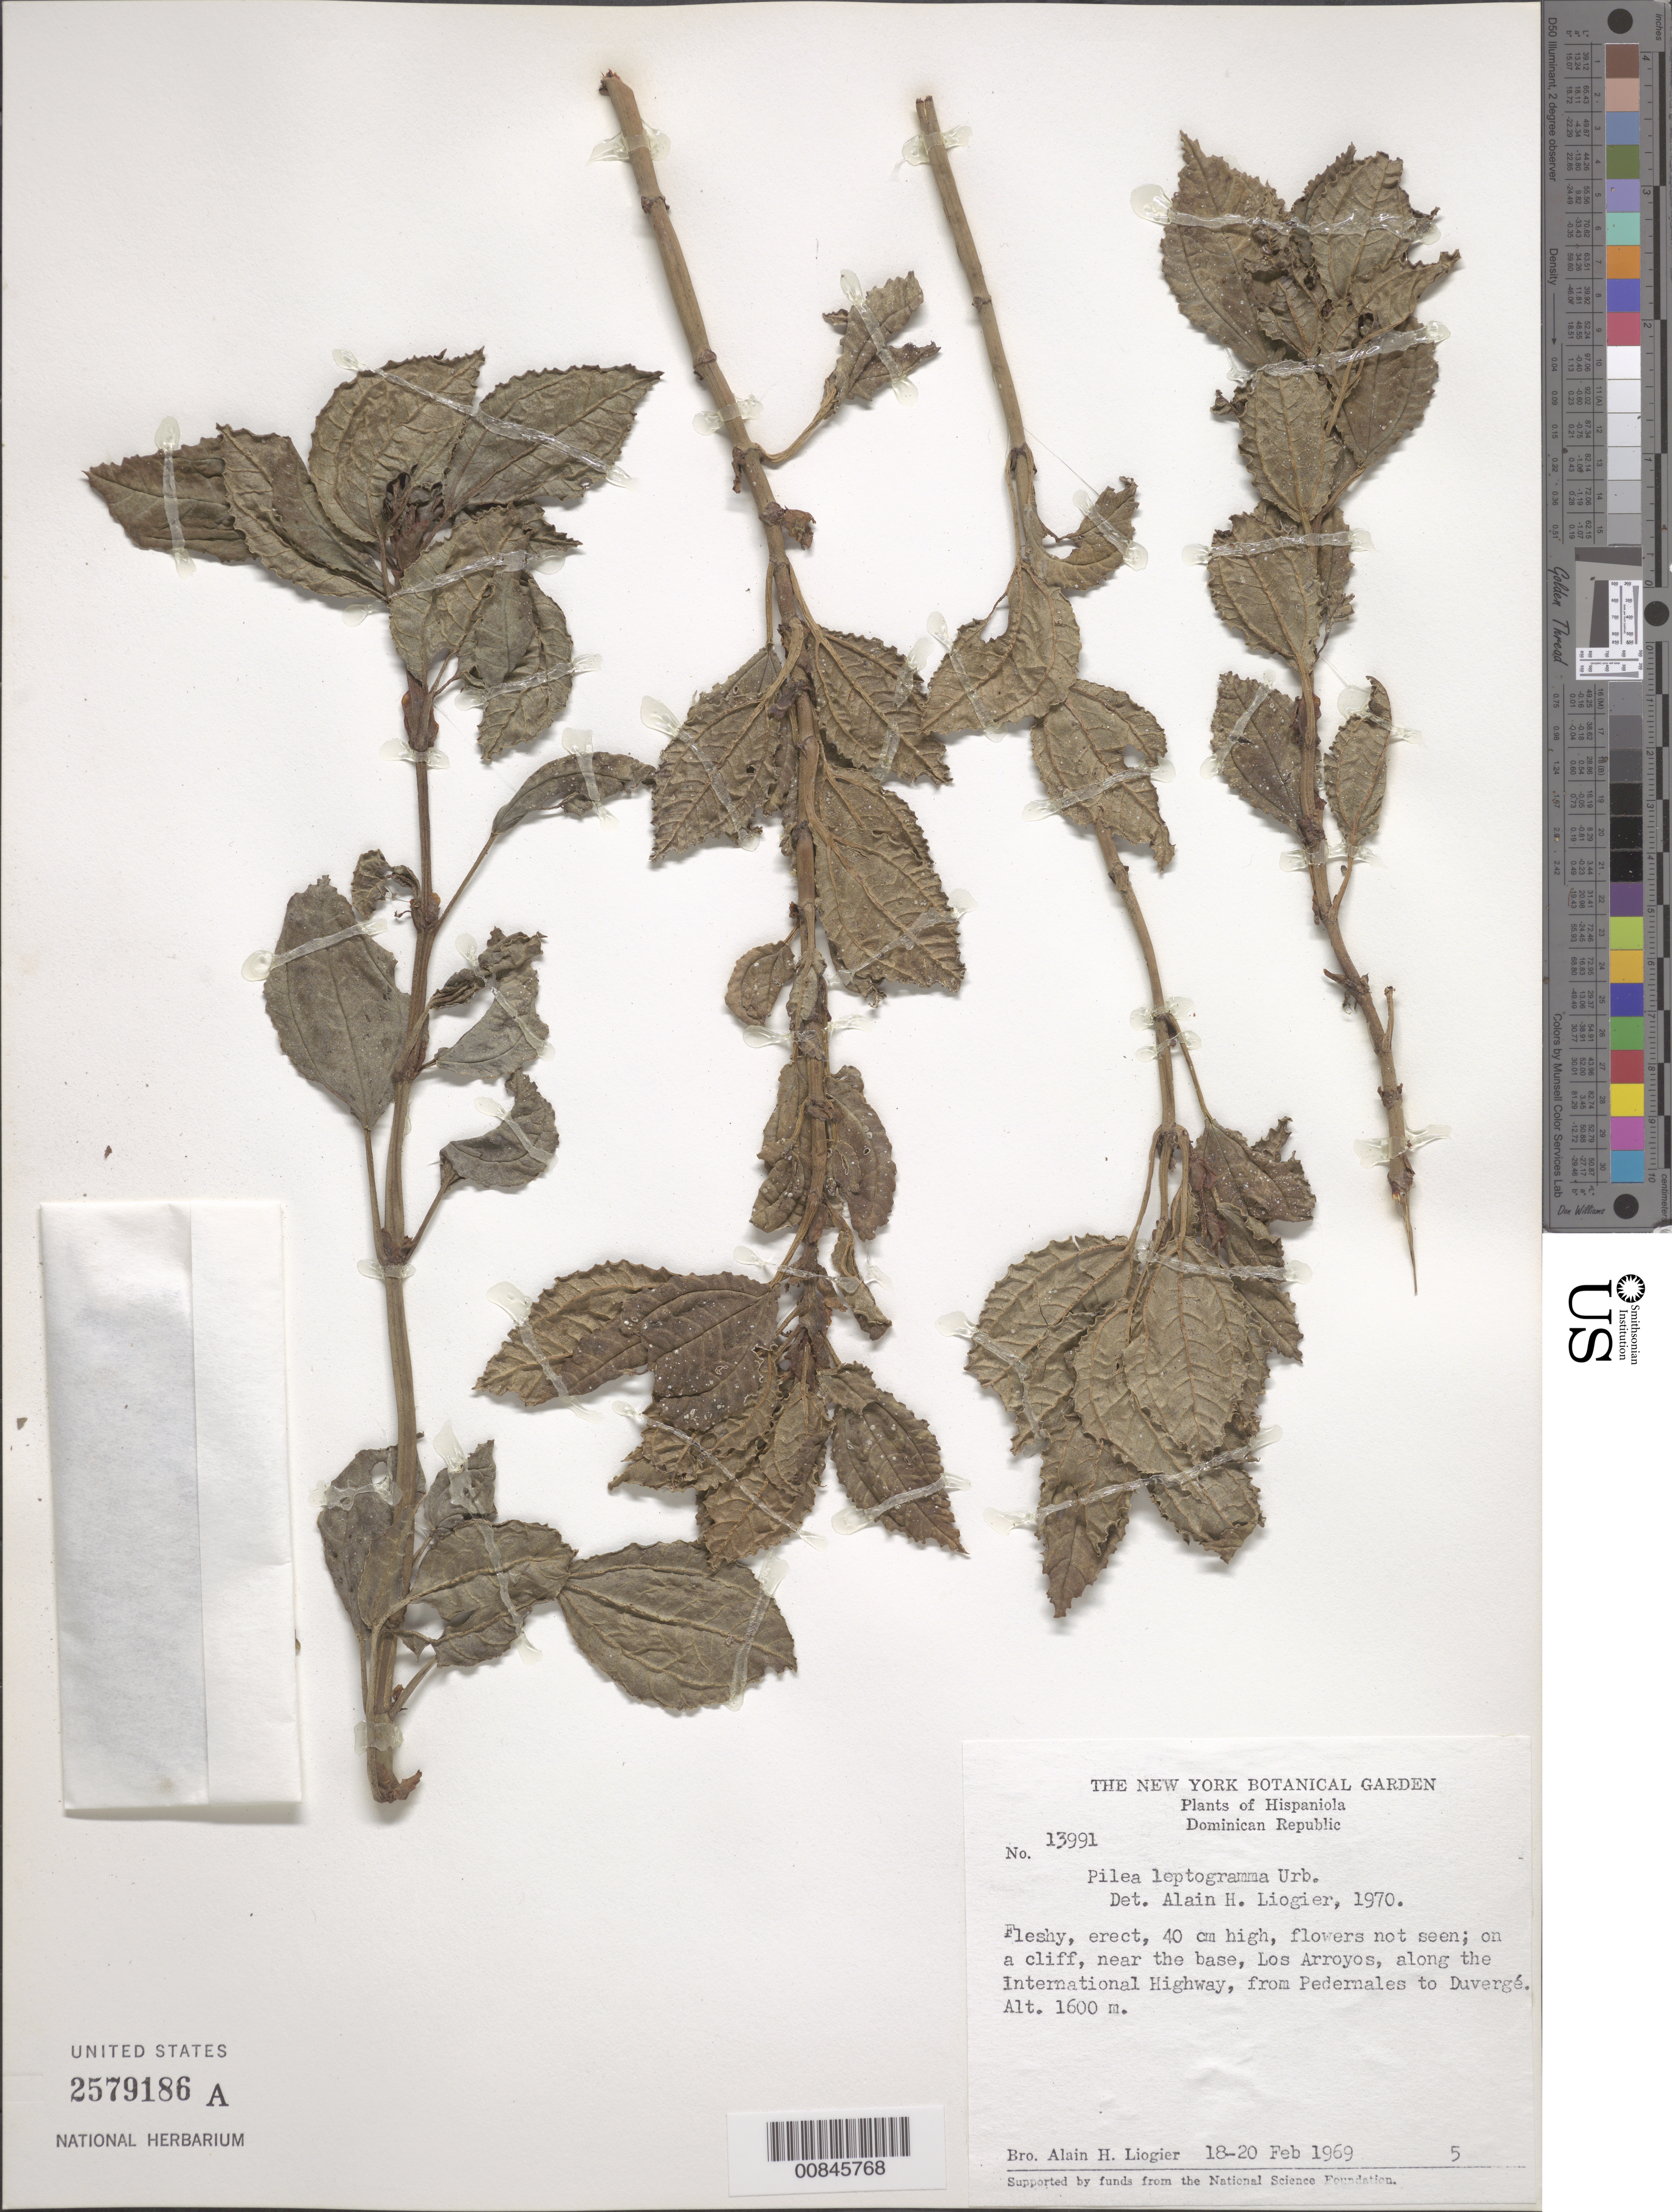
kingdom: Plantae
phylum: Tracheophyta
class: Magnoliopsida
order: Rosales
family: Urticaceae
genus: Pilea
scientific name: Pilea leptogramma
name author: Urb.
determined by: Liogier, Alain H.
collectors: A. H. Liogier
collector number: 13991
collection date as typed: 18 Feb 1969 to 20 Feb 1969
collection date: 1969-02-18/1969-02-20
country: Dominican Republic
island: Hispaniola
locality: Los Arroyos, along the International Highway, from Pedernales to Duvergé.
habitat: On a cliff, near the base.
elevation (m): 1600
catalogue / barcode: US 2579186A